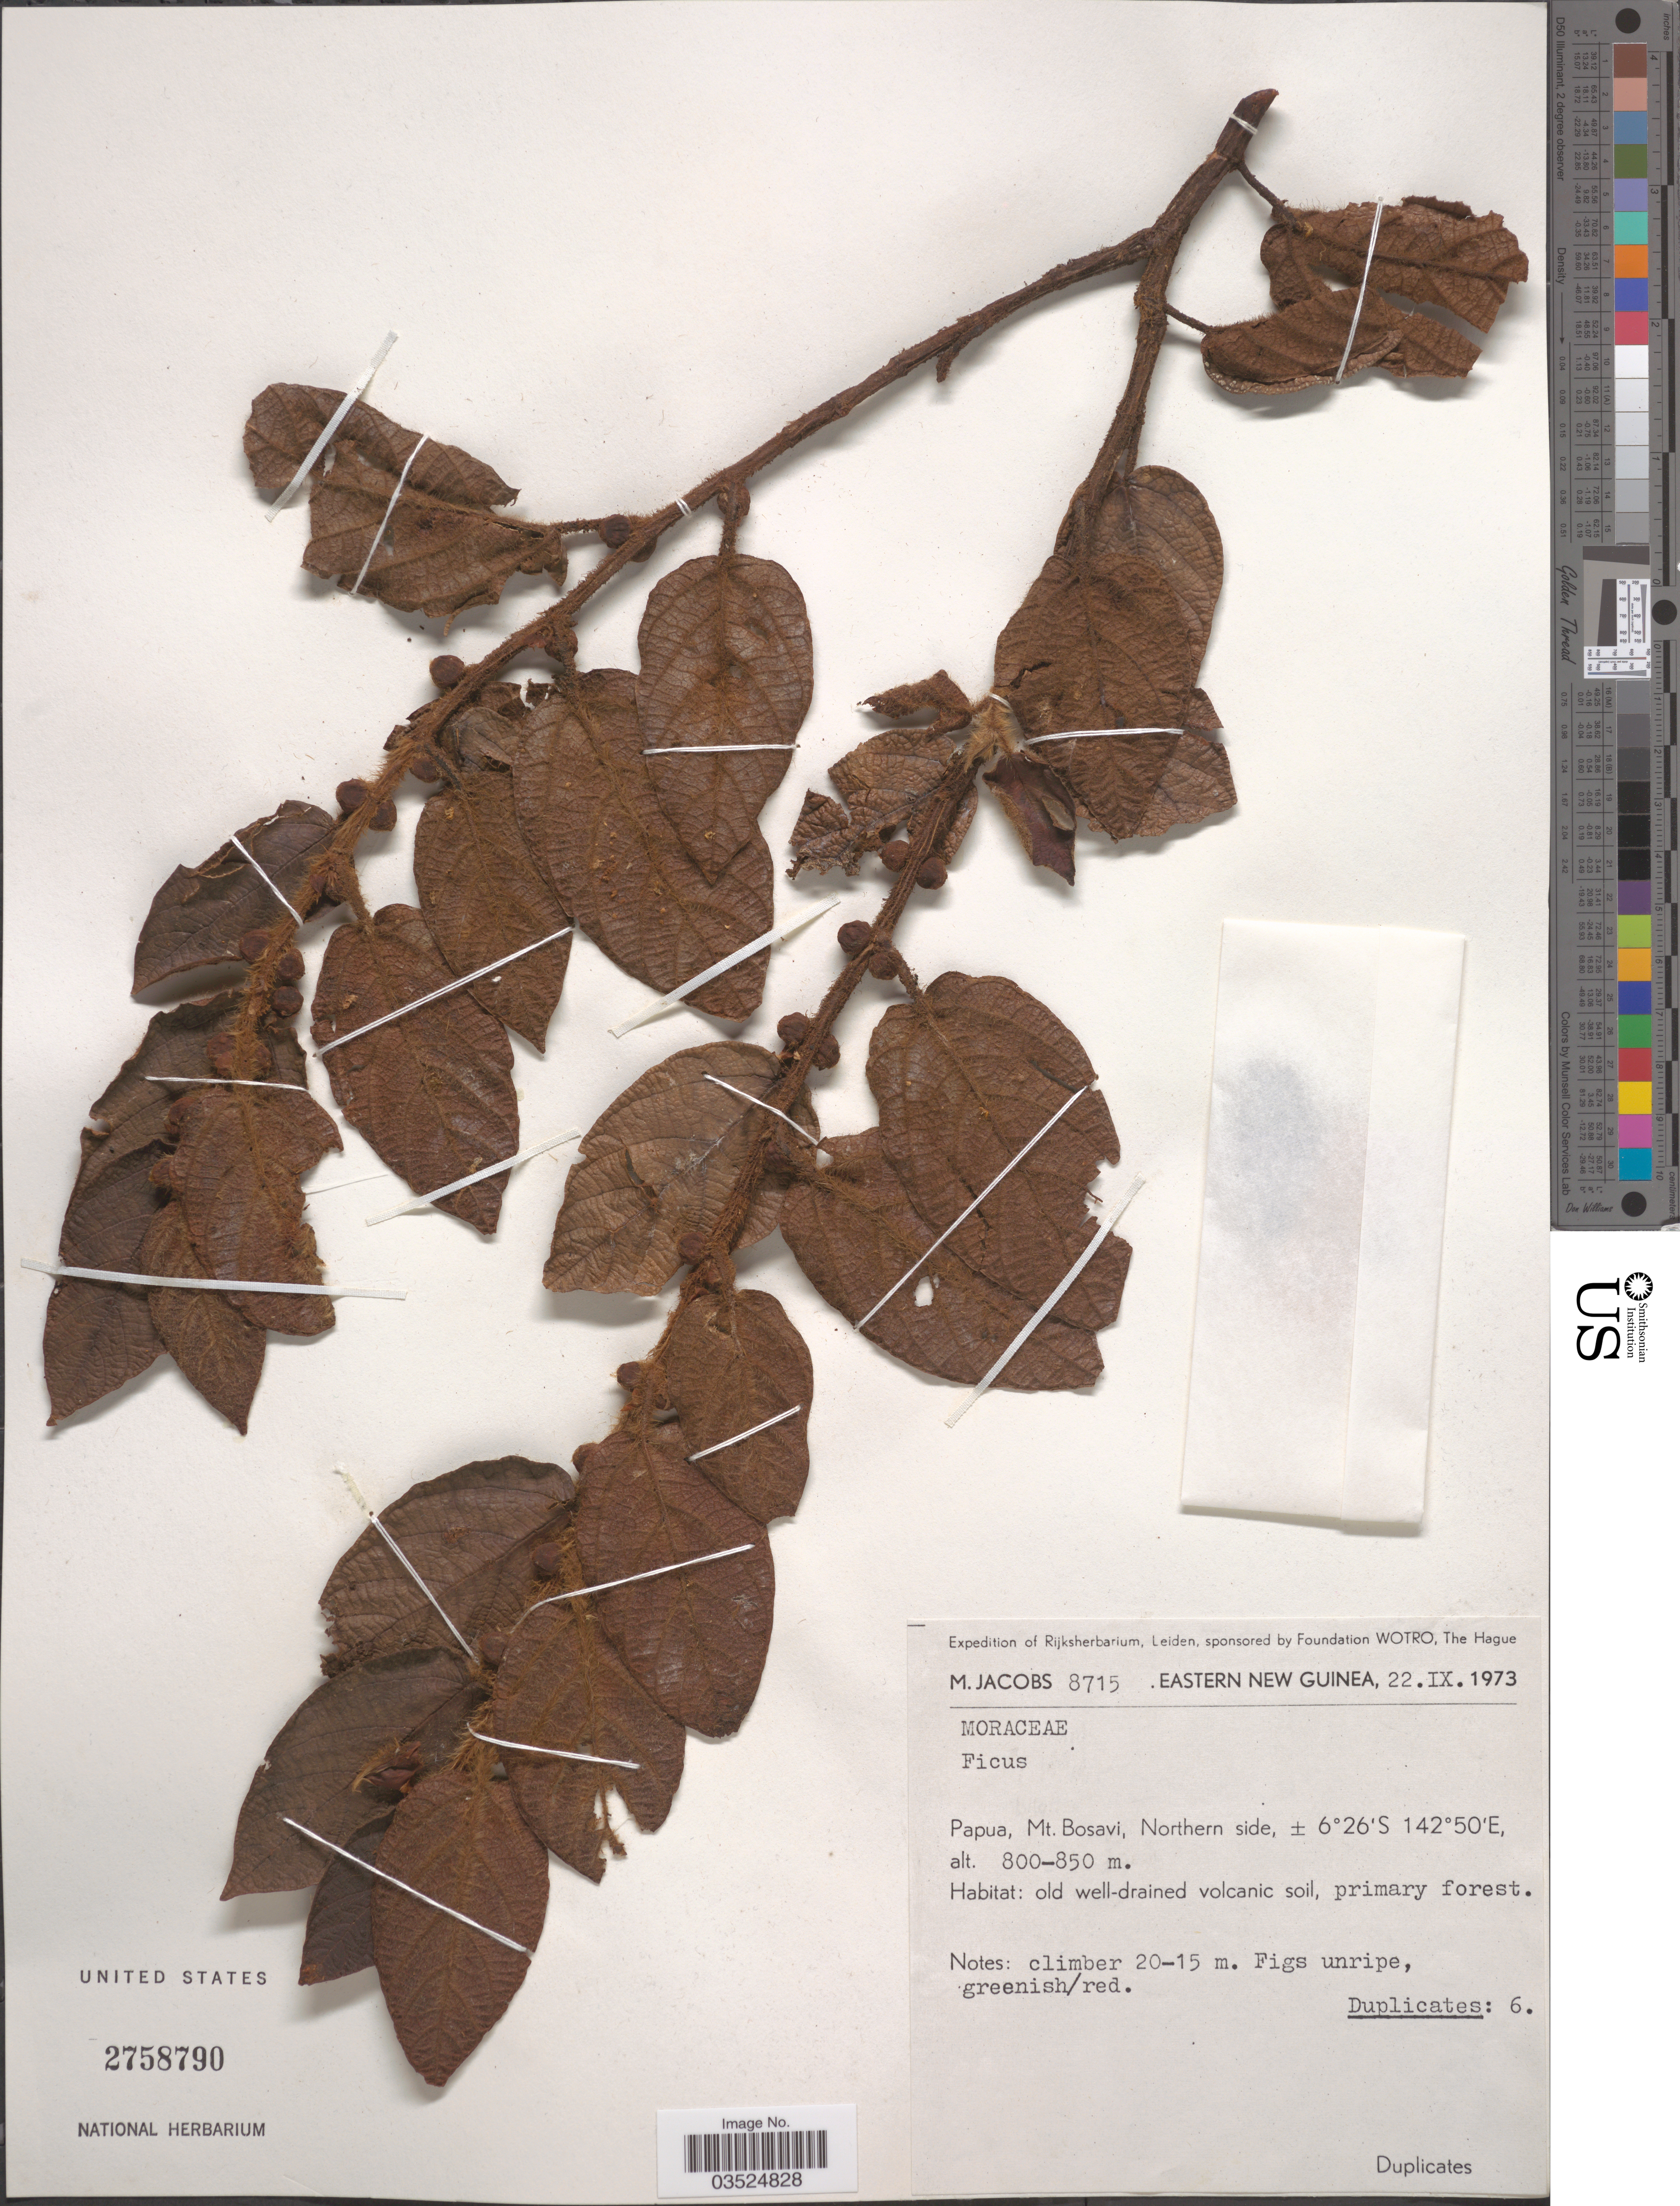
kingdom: Plantae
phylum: Tracheophyta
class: Magnoliopsida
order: Rosales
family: Moraceae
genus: Ficus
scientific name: Ficus sp.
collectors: M. Jacobs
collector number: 8715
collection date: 1973-09-22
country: Papua New Guinea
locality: Eastern New Guinea. Papua, Mt. Bosavi, Northern side.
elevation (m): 800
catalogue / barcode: US 2758790